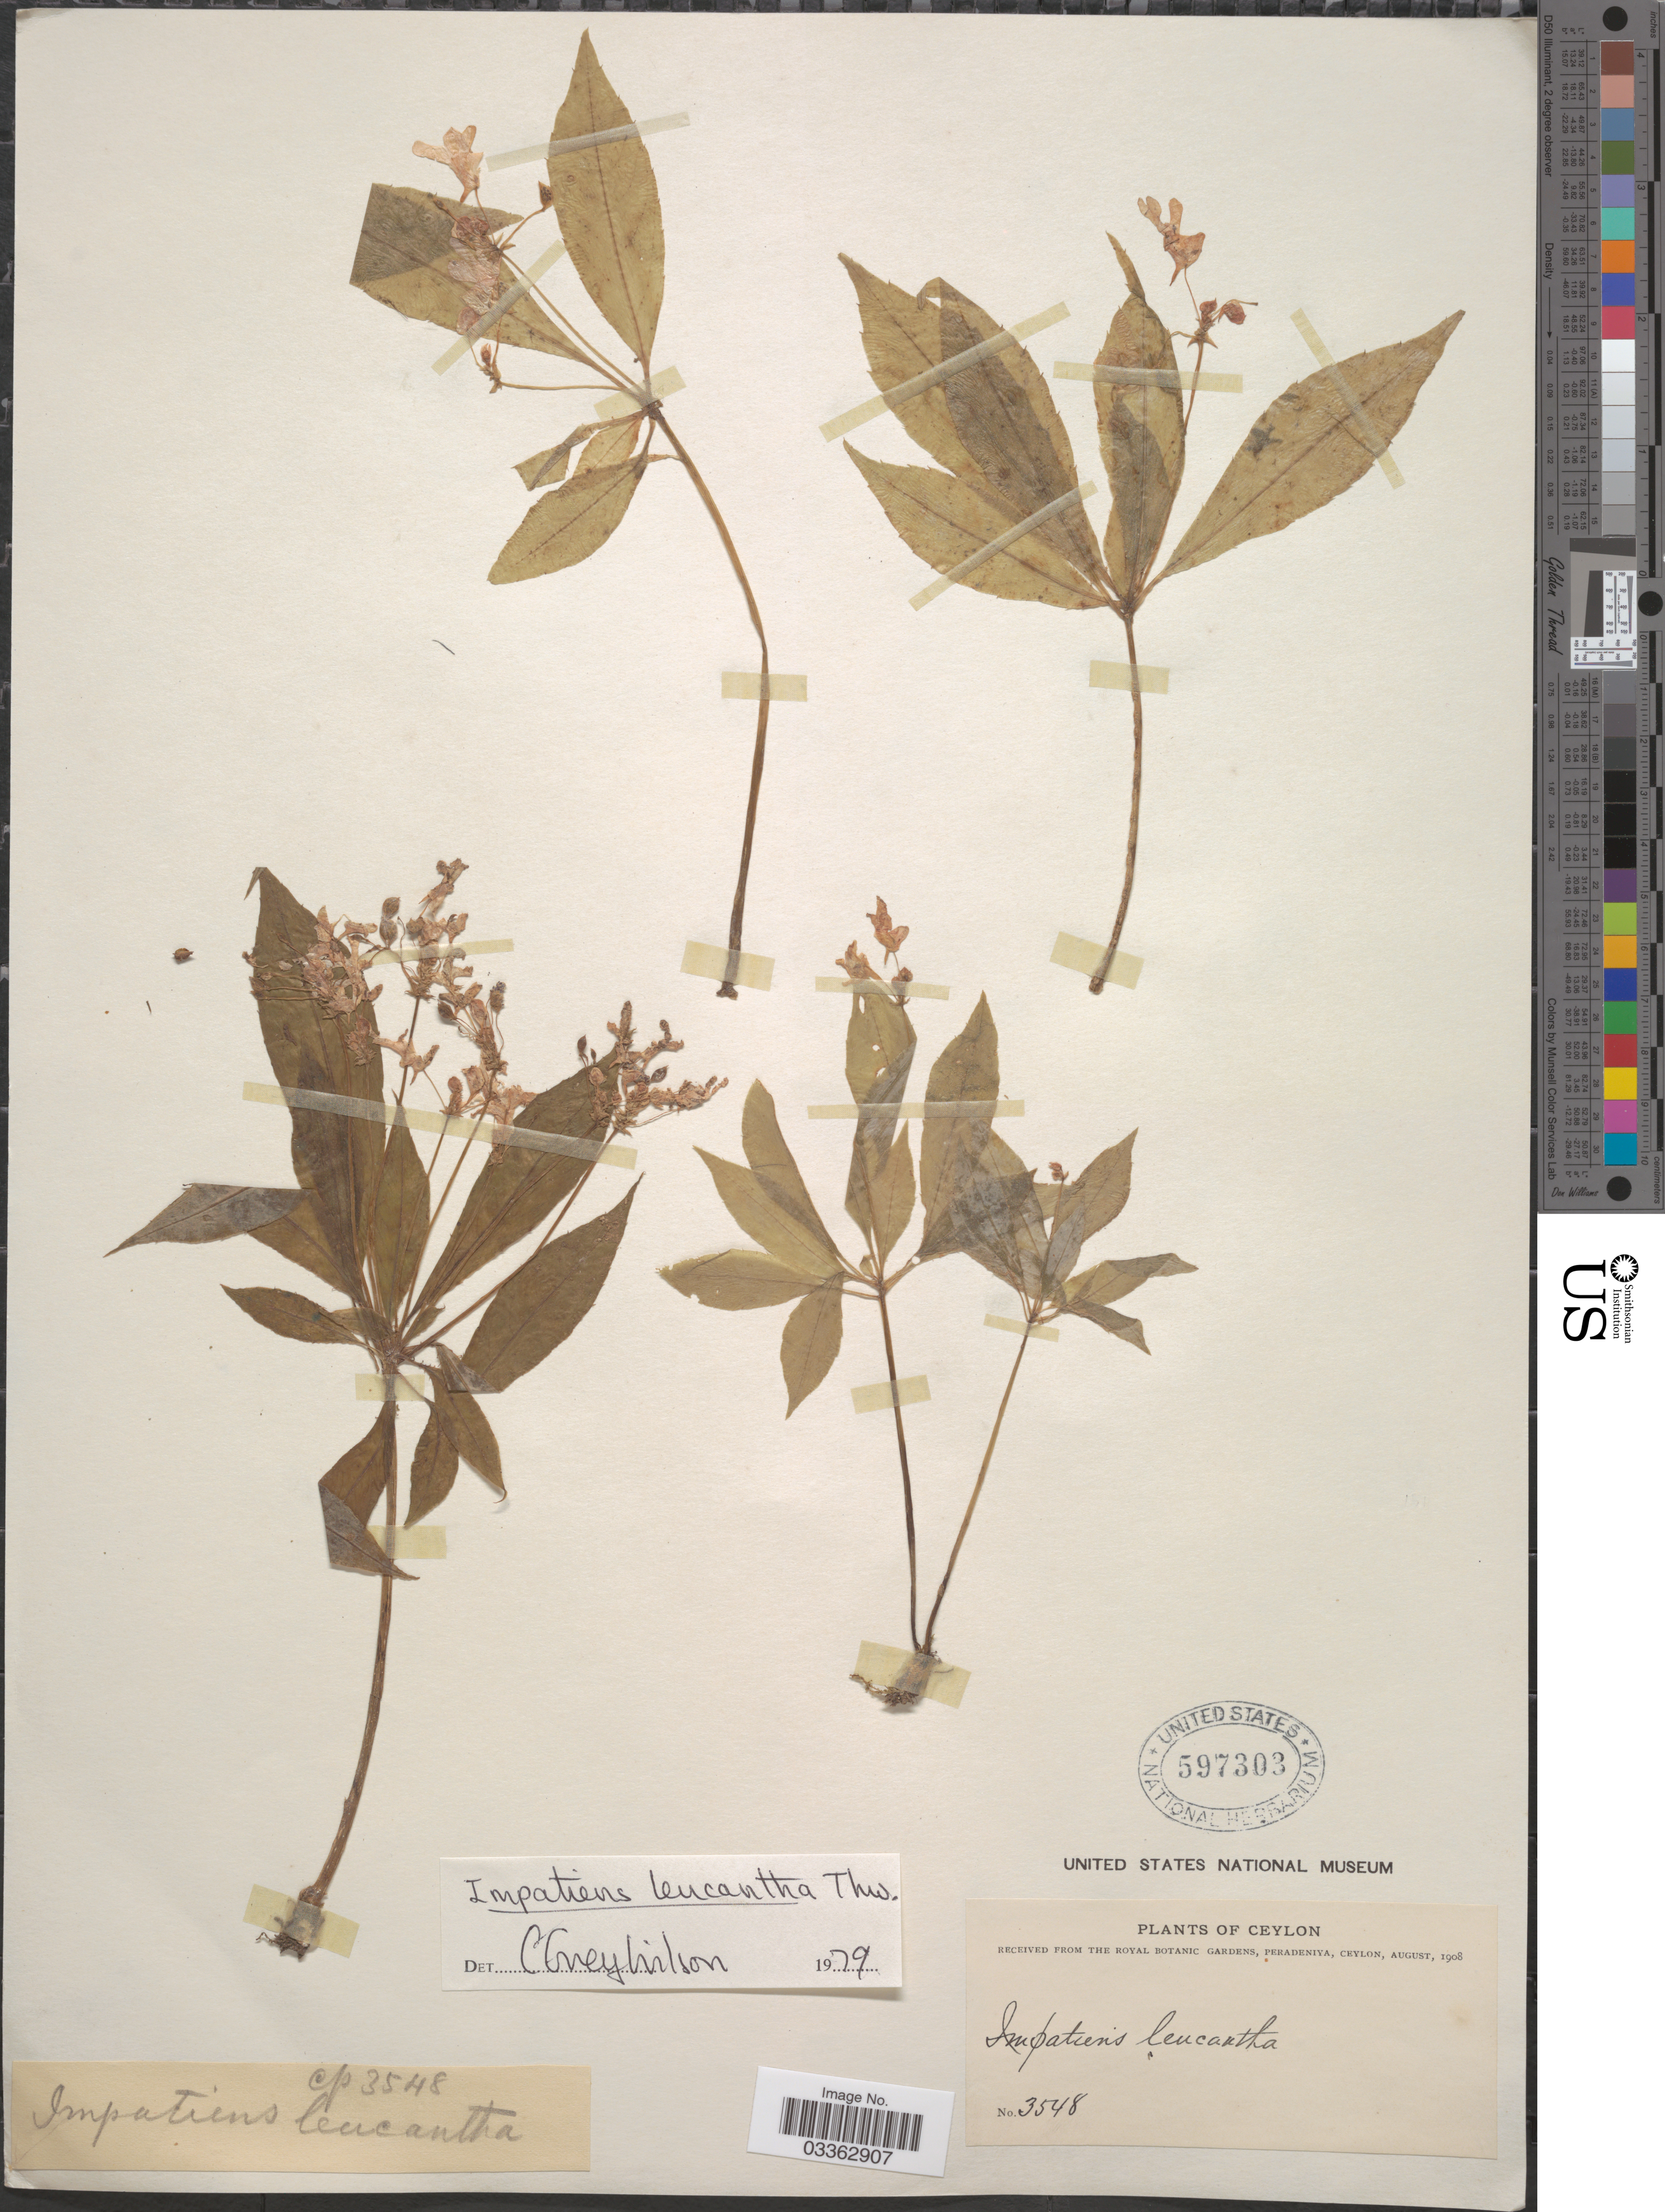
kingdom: Plantae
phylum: Tracheophyta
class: Magnoliopsida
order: Ericales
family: Balsaminaceae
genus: Impatiens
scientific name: Impatiens leucantha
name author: Thwaites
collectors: ex herb. Royal Botanic Gardens, Peradeniya, Ceylon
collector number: CP3548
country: Sri Lanka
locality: Ceylon.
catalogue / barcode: US 597303